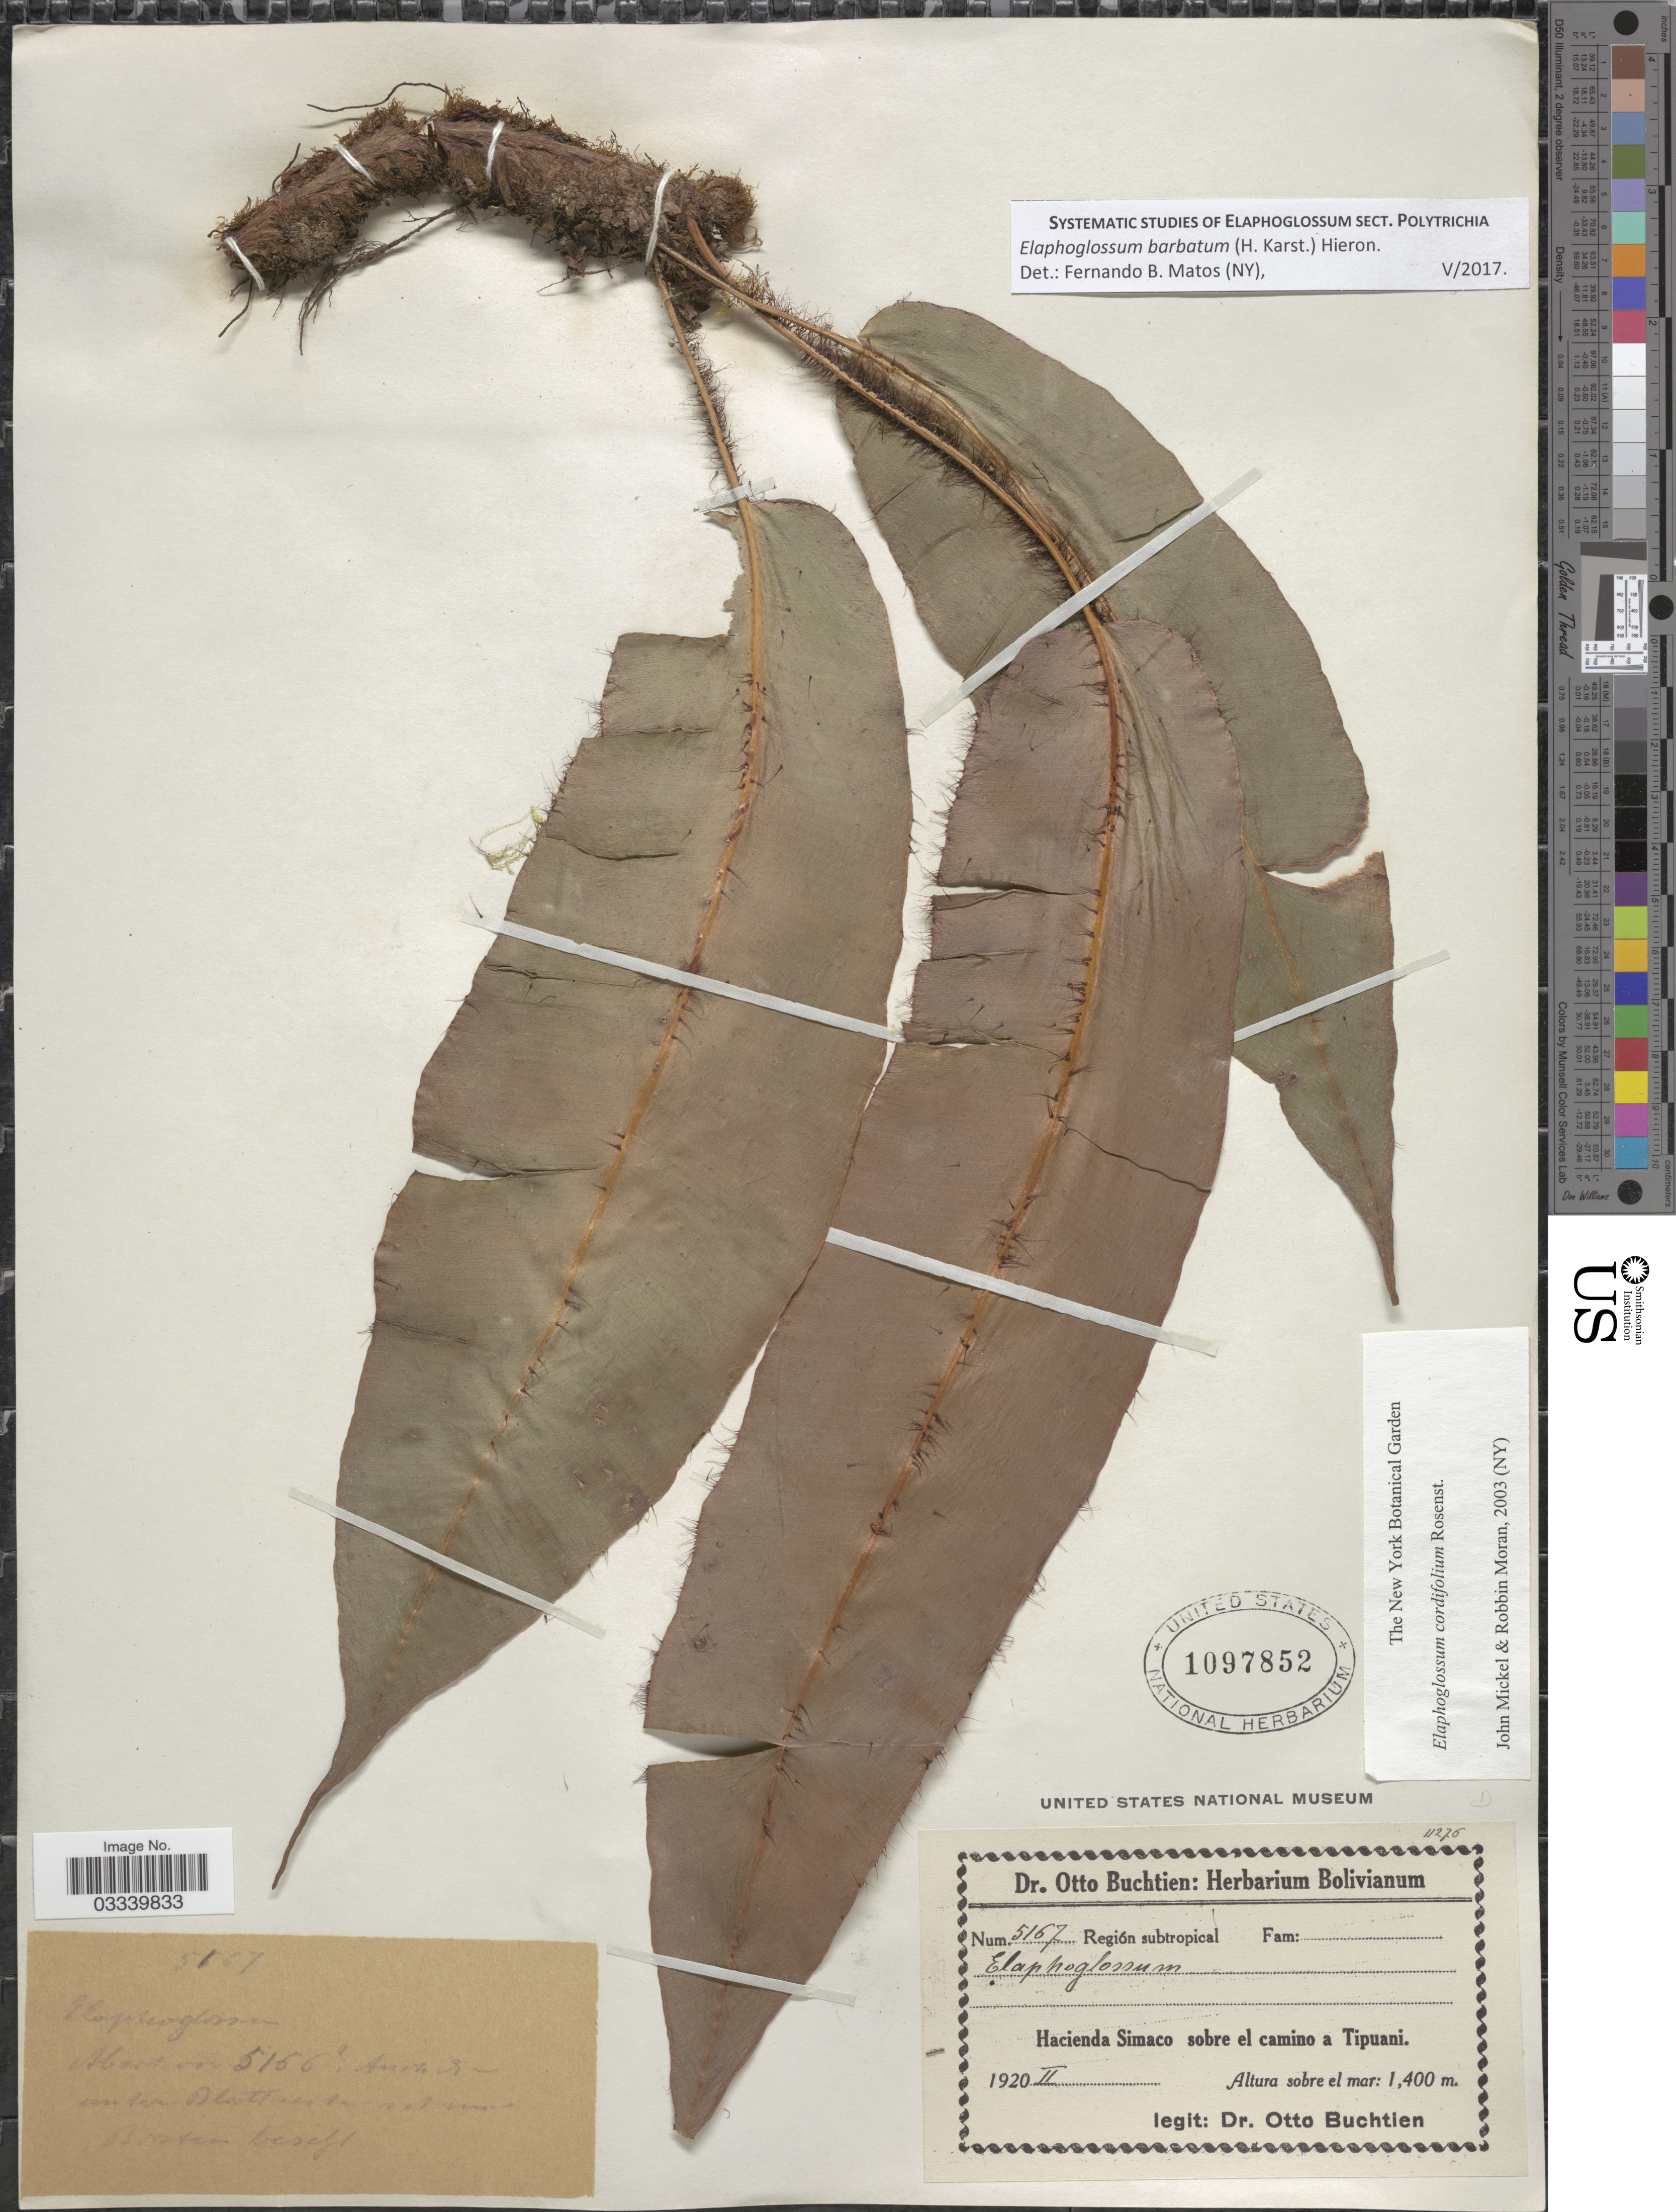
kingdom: Plantae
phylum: Tracheophyta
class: Polypodiopsida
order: Polypodiales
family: Dryopteridaceae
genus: Elaphoglossum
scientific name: Elaphoglossum barbatum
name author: (H. Karst.) Hieron.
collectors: O. Buchtien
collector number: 5167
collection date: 1920-02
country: Bolivia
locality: Región subtropical. Hacienda Simaco sobre el camino a Tipuani.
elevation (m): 1400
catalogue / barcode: US 1097852